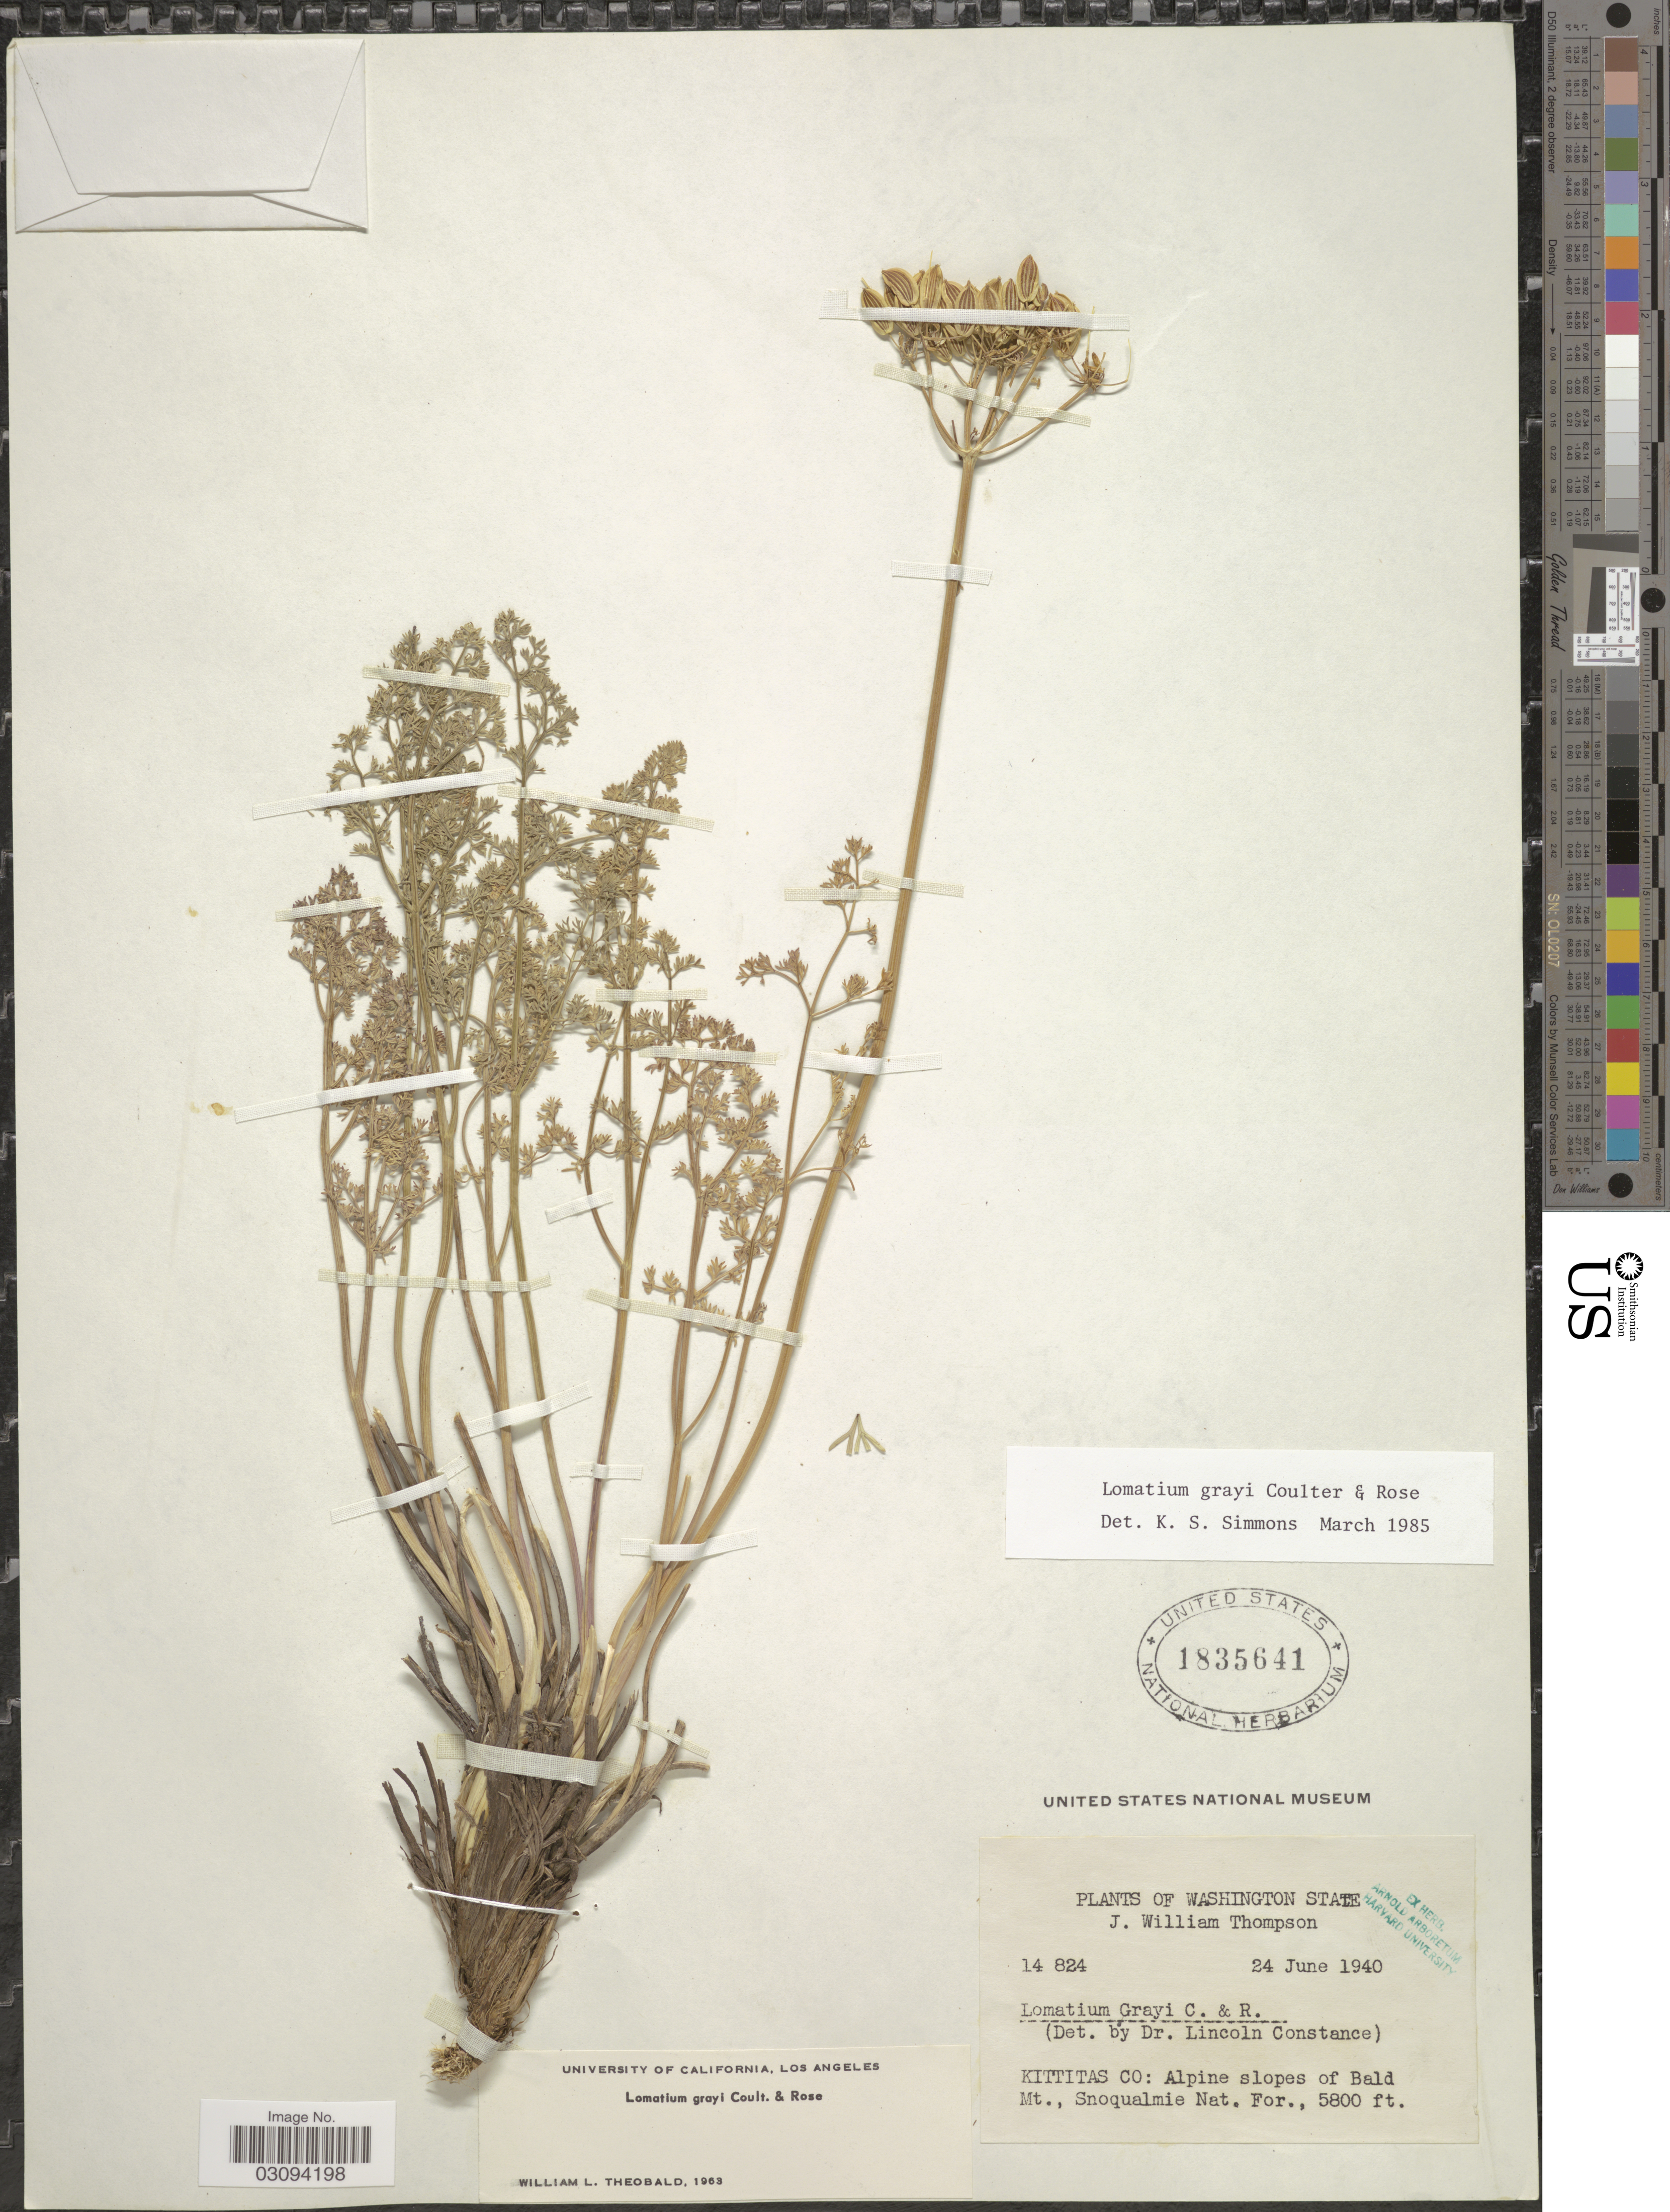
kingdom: Plantae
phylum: Tracheophyta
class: Magnoliopsida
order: Apiales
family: Apiaceae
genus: Lomatium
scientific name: Lomatium grayi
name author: (J.M. Coult. & Rose) J.M. Coult. & Rose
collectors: J. W. Thompson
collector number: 14824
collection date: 1940-06-24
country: United States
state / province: Washington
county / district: Kittitas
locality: Kittitas Co: Alpine slopes of Bald Mt., Snoqualmie Nat. For.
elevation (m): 1768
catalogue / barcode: US 1835641